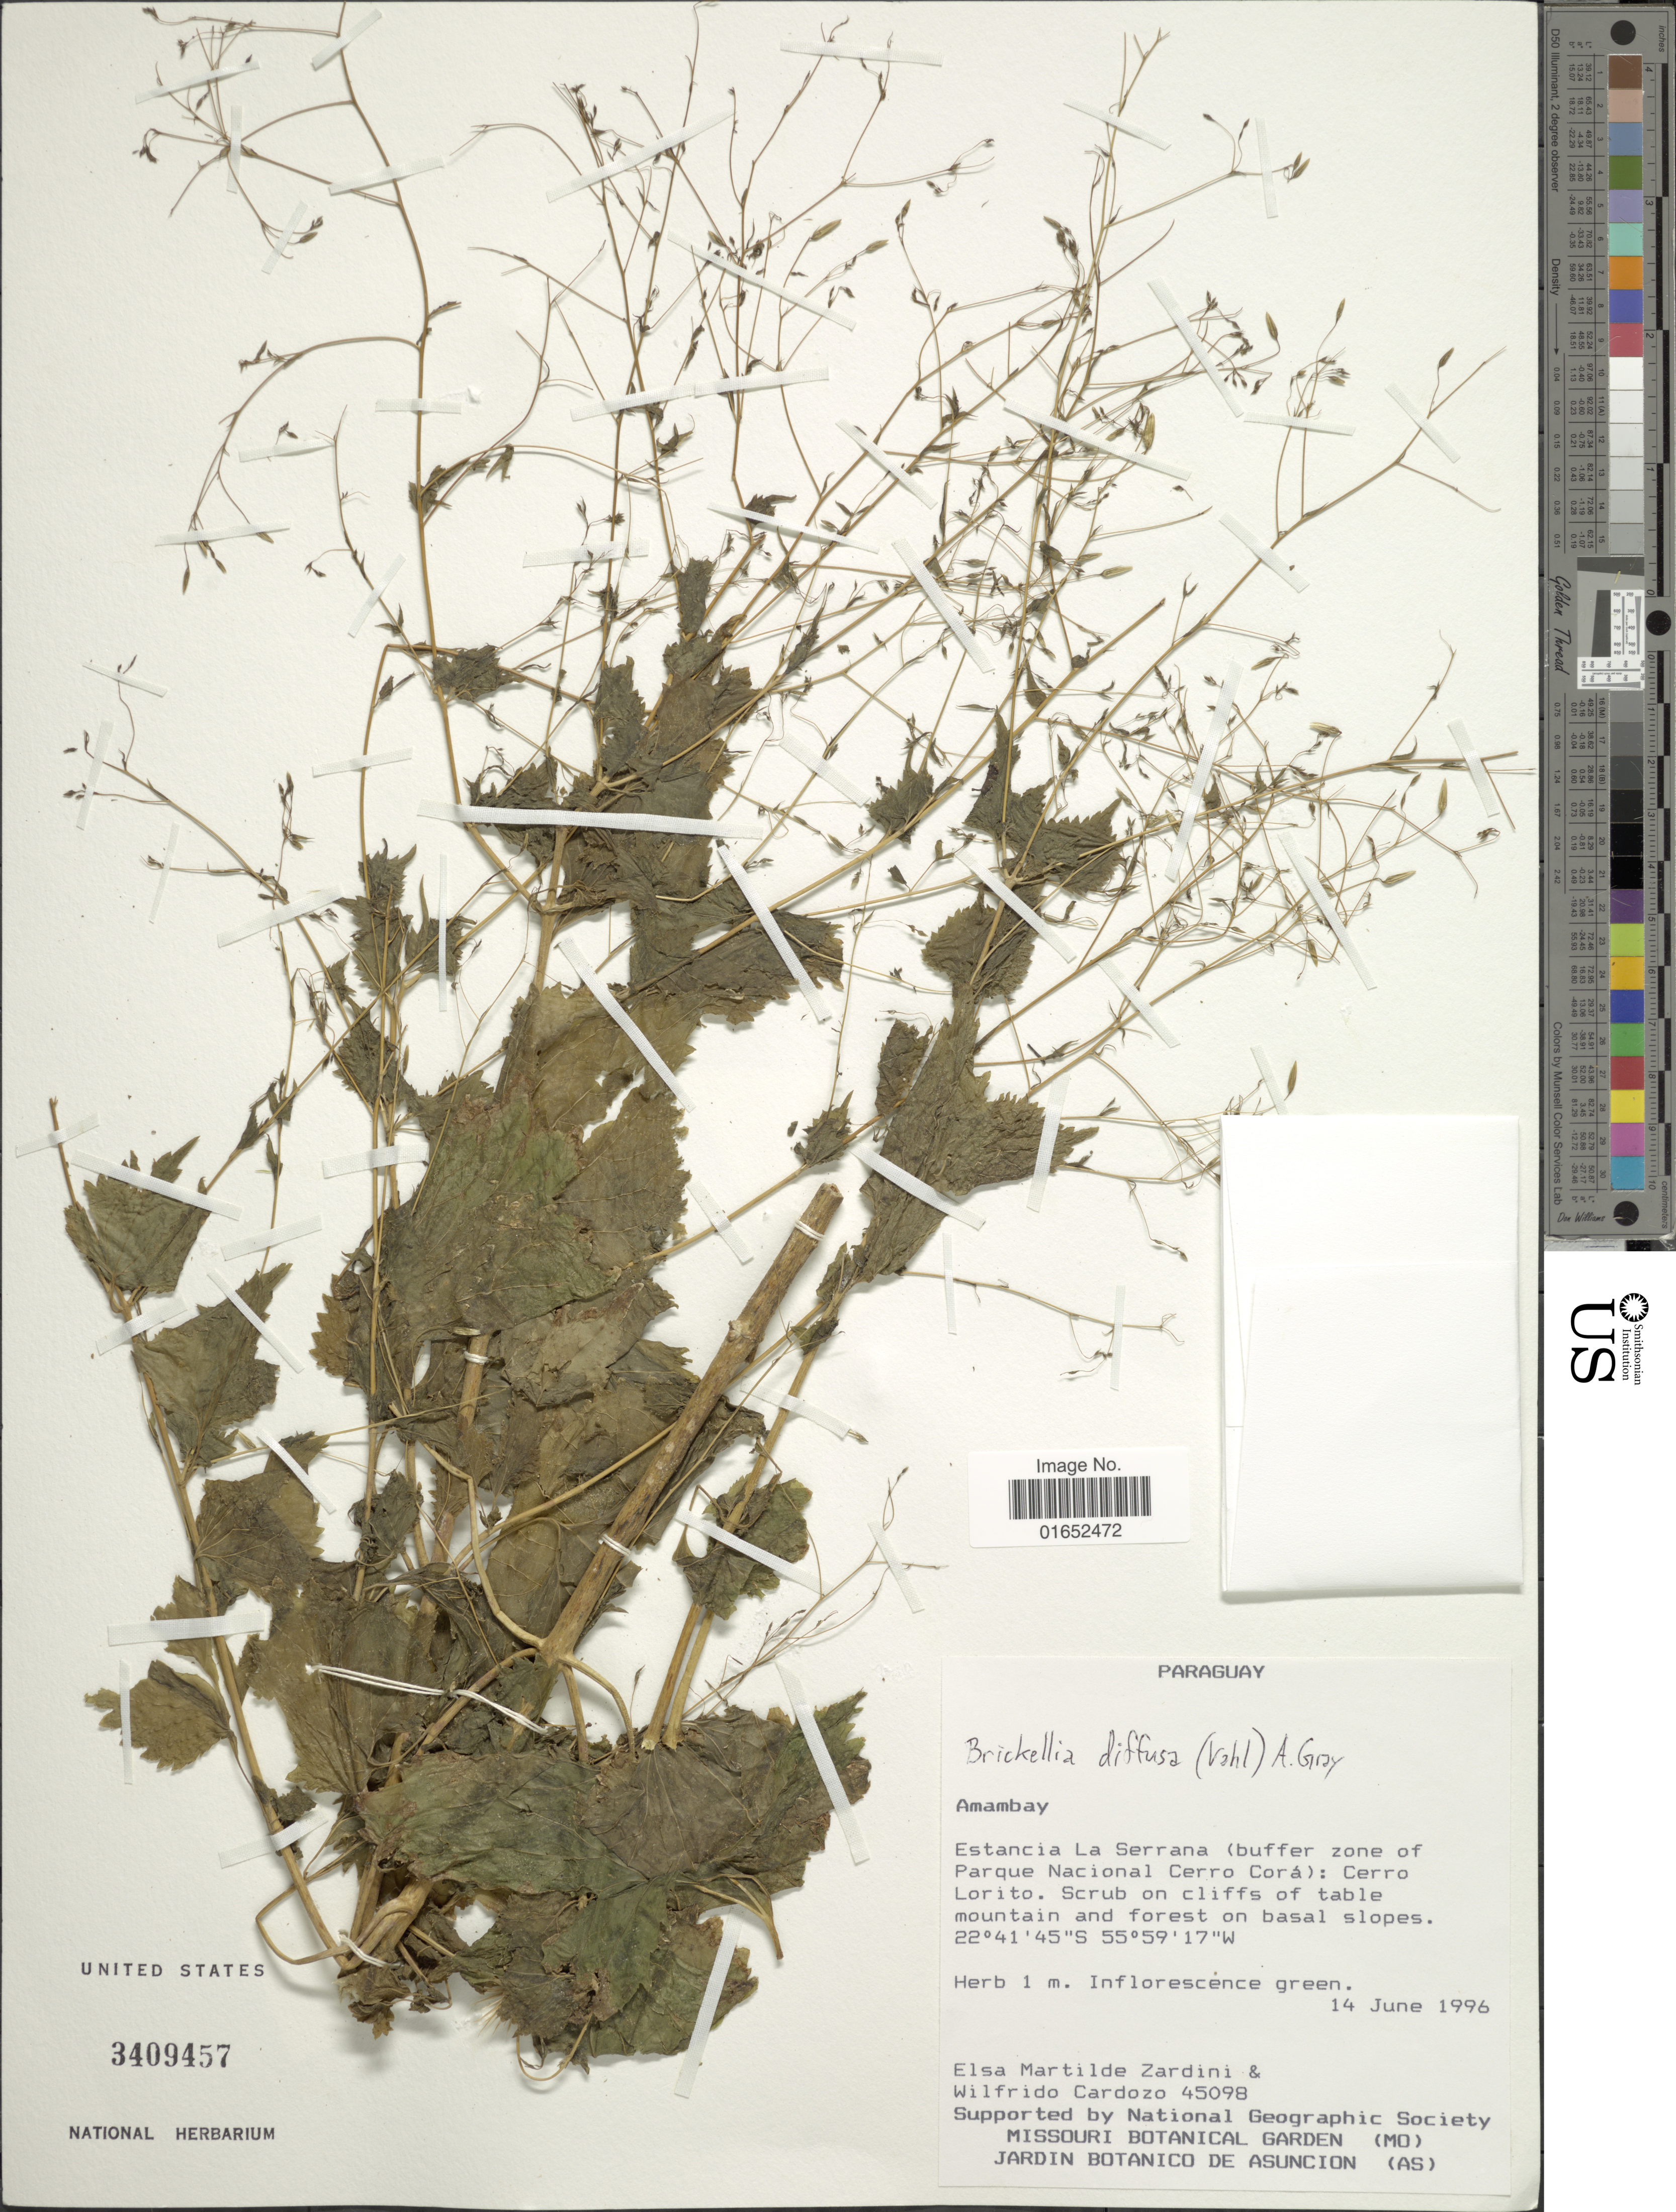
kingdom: Plantae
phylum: Tracheophyta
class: Magnoliopsida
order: Asterales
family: Asteraceae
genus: Brickellia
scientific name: Brickellia diffusa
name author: (Vahl) A. Gray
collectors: E. M. Zardini & W. Cardozo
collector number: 45098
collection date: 1996-06-14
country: Paraguay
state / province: Amambay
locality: Estancia La Serrana (buffer zone of Parque Nacional Cerro Corá): cerro Lorito. Scrub on cliffs of table mountain and forest on basal slopes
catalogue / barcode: US 3409457